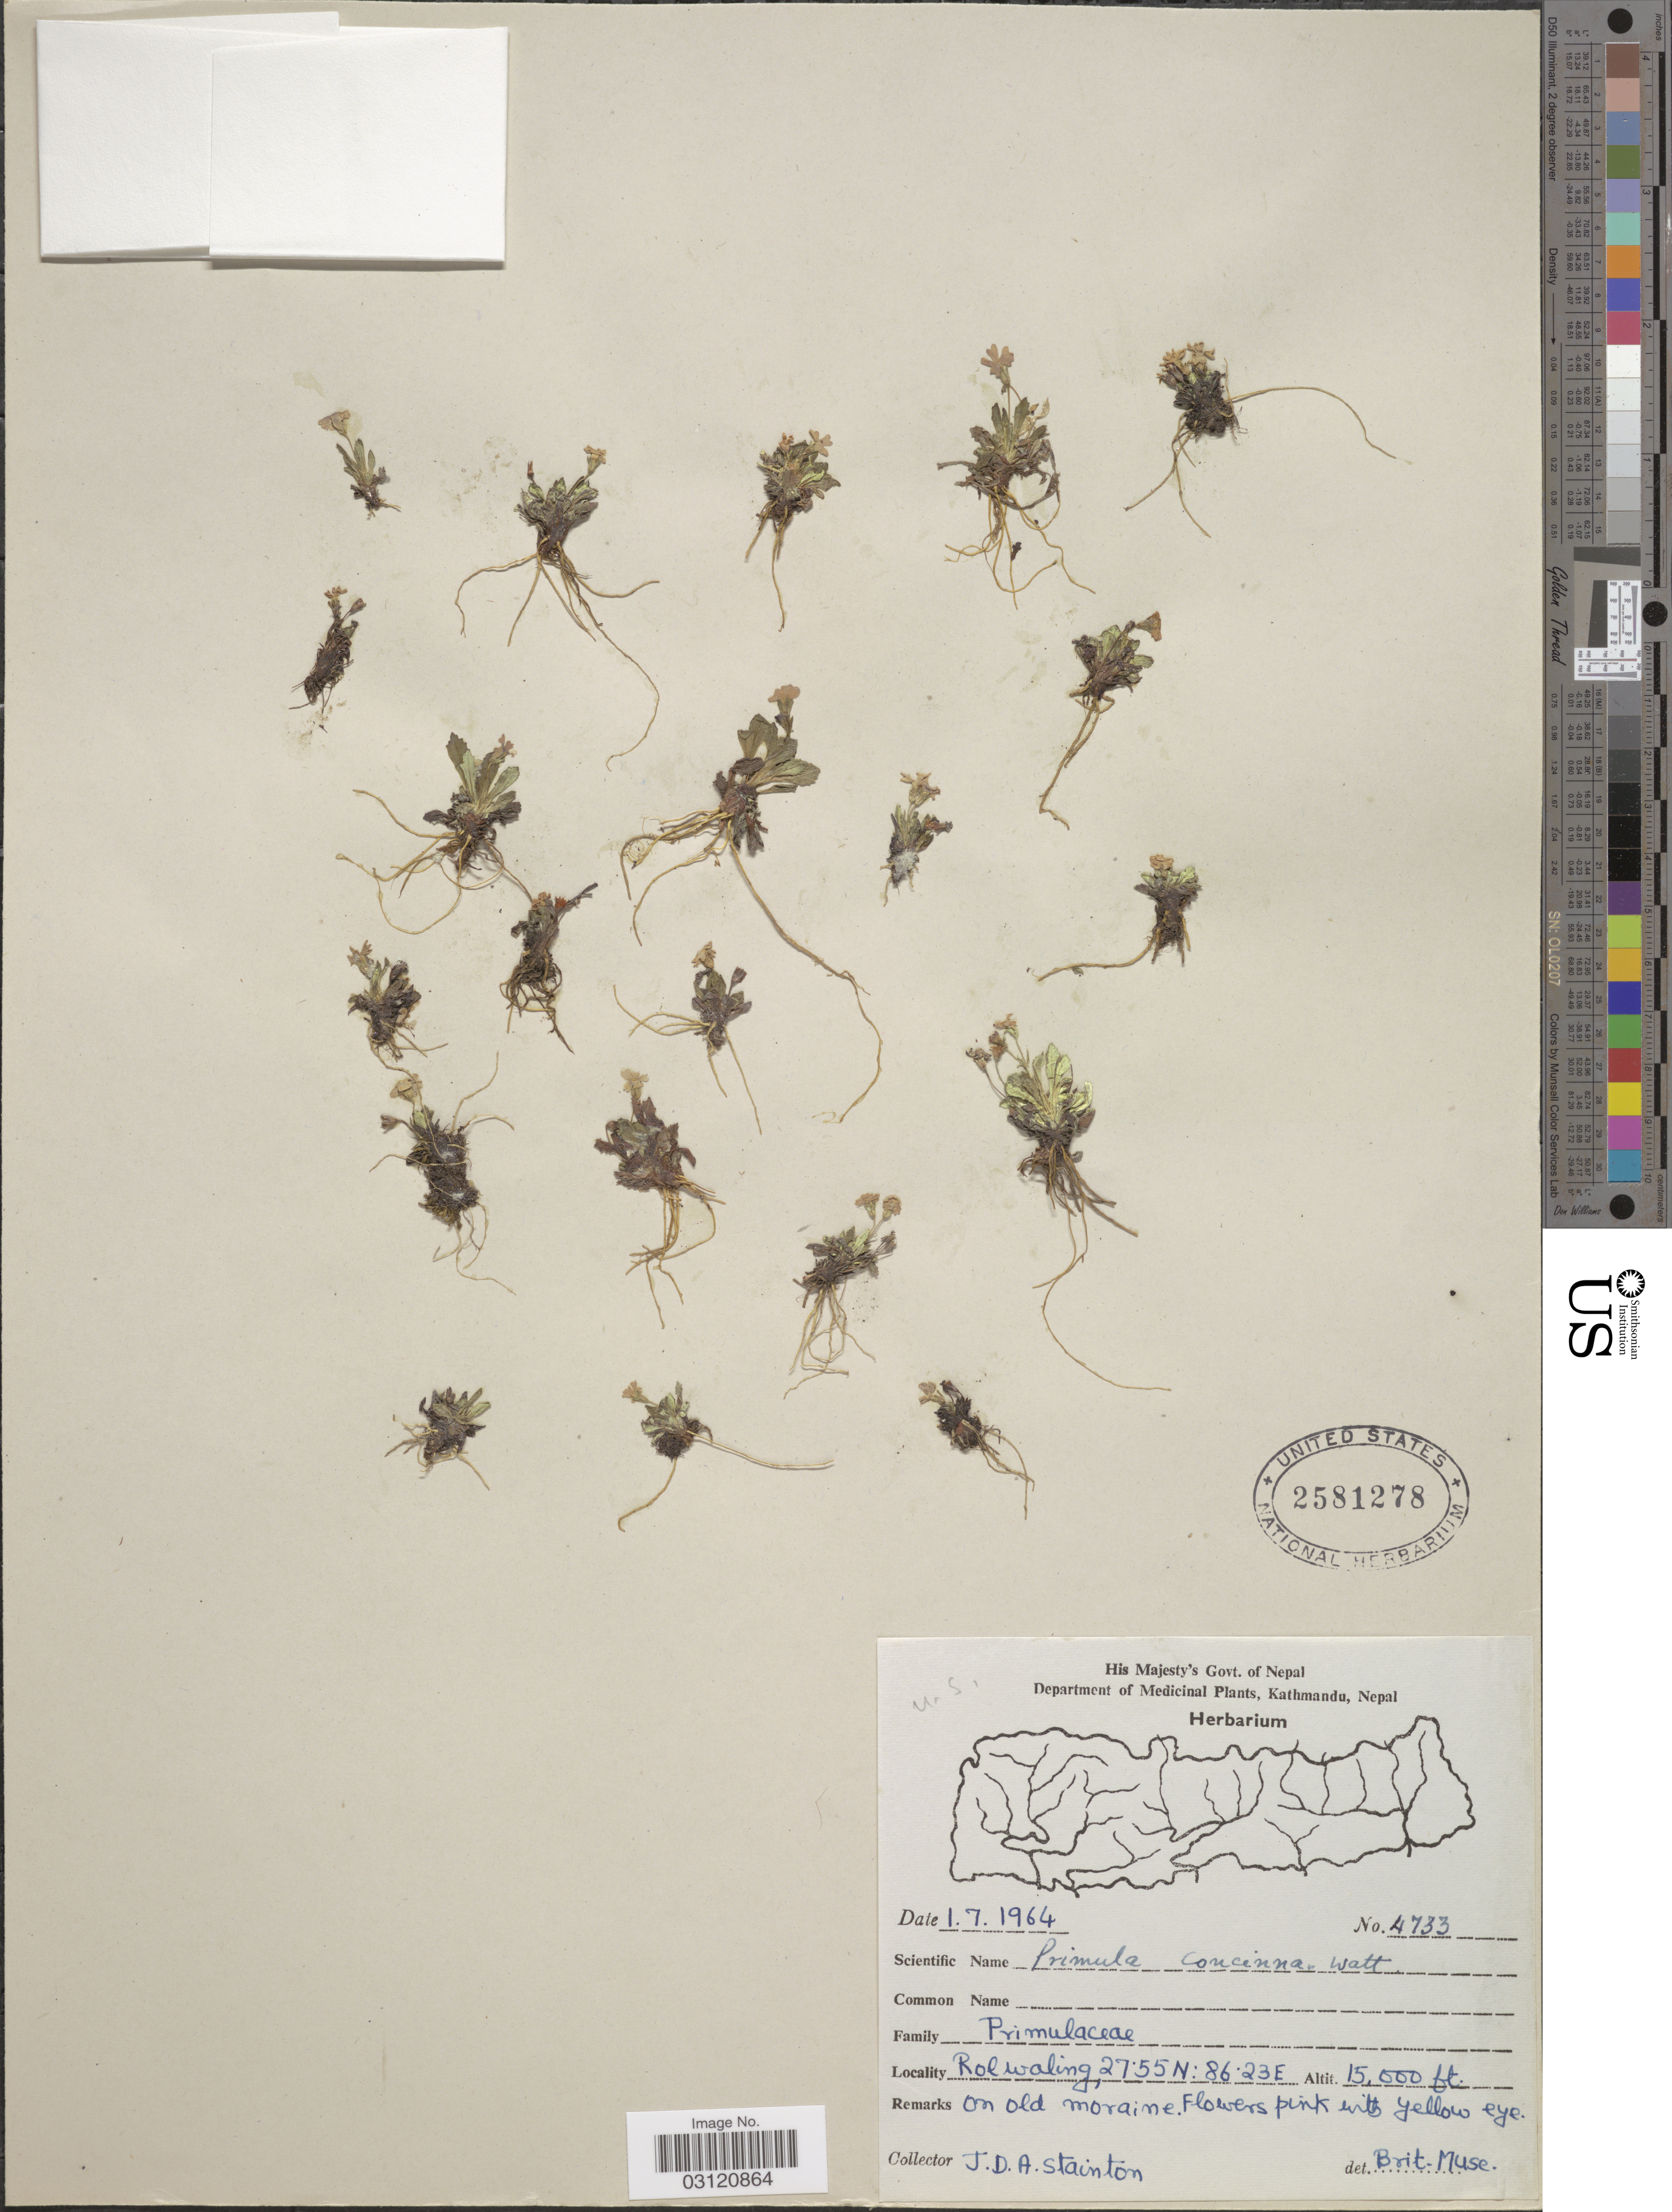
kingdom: Plantae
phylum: Tracheophyta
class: Magnoliopsida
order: Ericales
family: Primulaceae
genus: Primula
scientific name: Primula concinna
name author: Watt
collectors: J. Stainton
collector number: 4733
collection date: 1964-07-01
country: Nepal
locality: Rolwaling.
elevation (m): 4572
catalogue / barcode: US 2581278